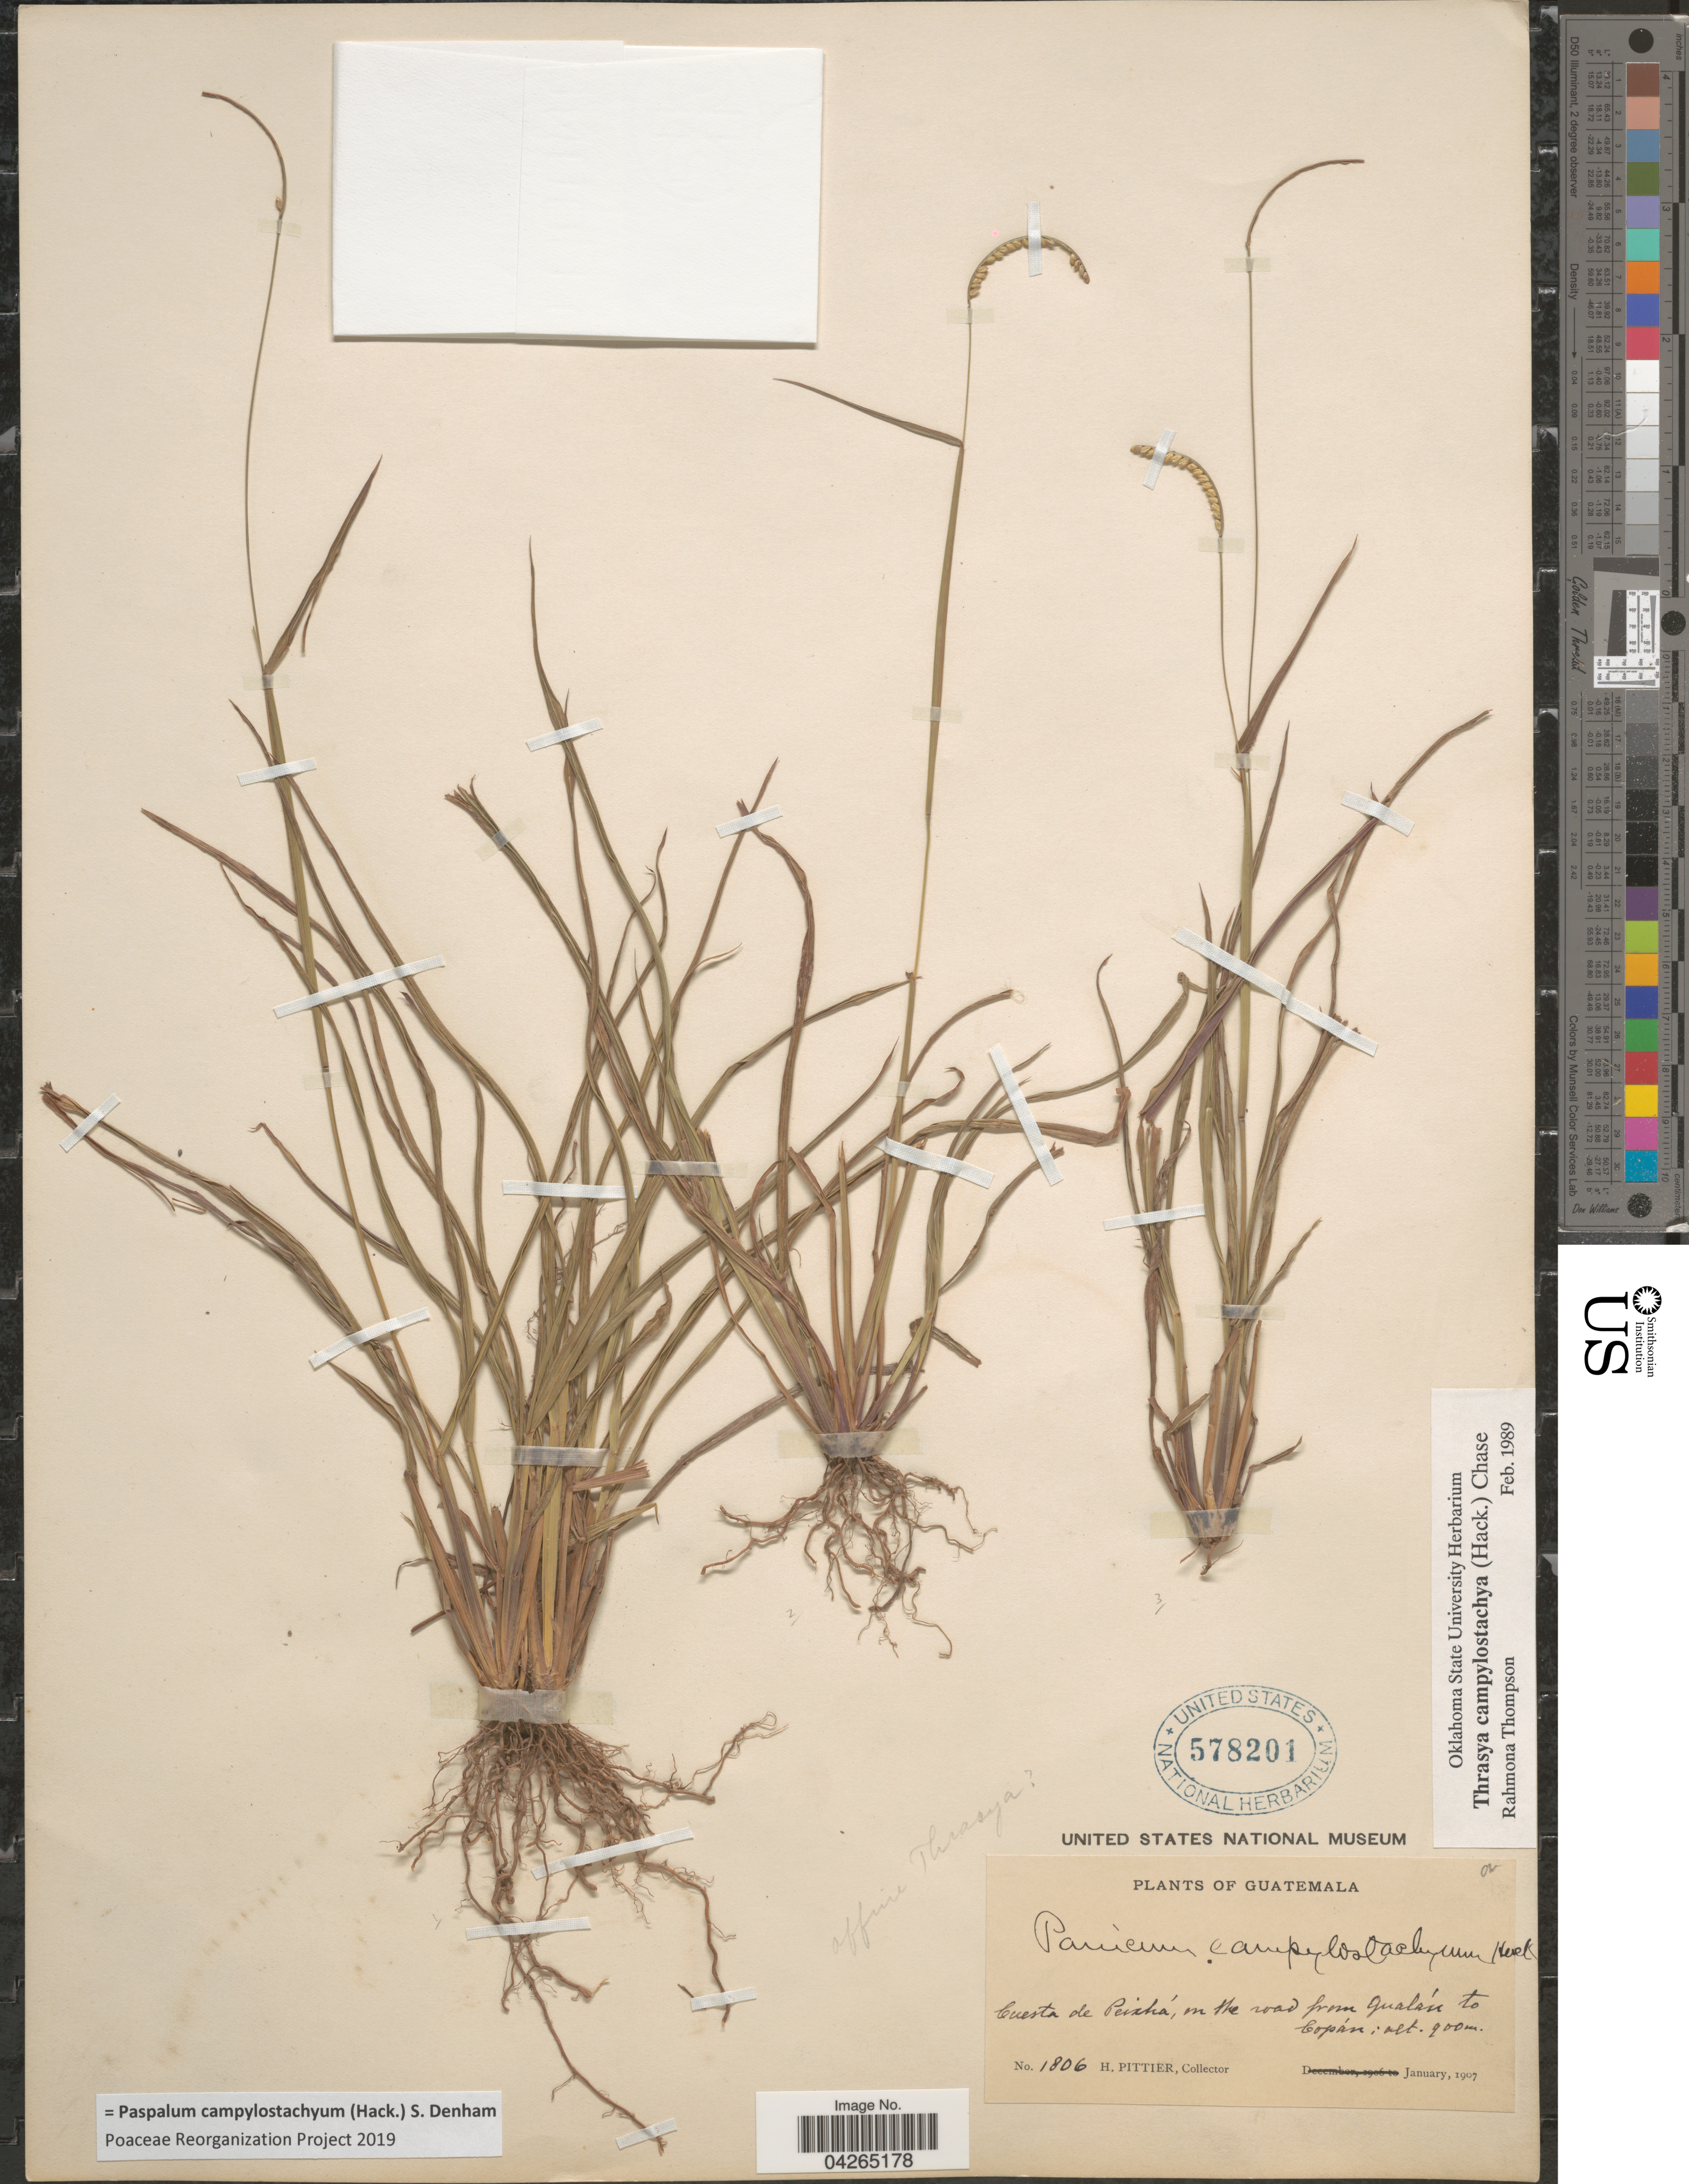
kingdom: Plantae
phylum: Tracheophyta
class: Liliopsida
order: Poales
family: Poaceae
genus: Paspalum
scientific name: Paspalum campylostachyum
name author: (Hack.) S. Denham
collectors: H. F. Pittier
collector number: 1806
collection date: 1907-01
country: Guatemala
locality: Cuesta de Peixhá, in the road from Gualán to Copán.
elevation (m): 900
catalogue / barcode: US 578201